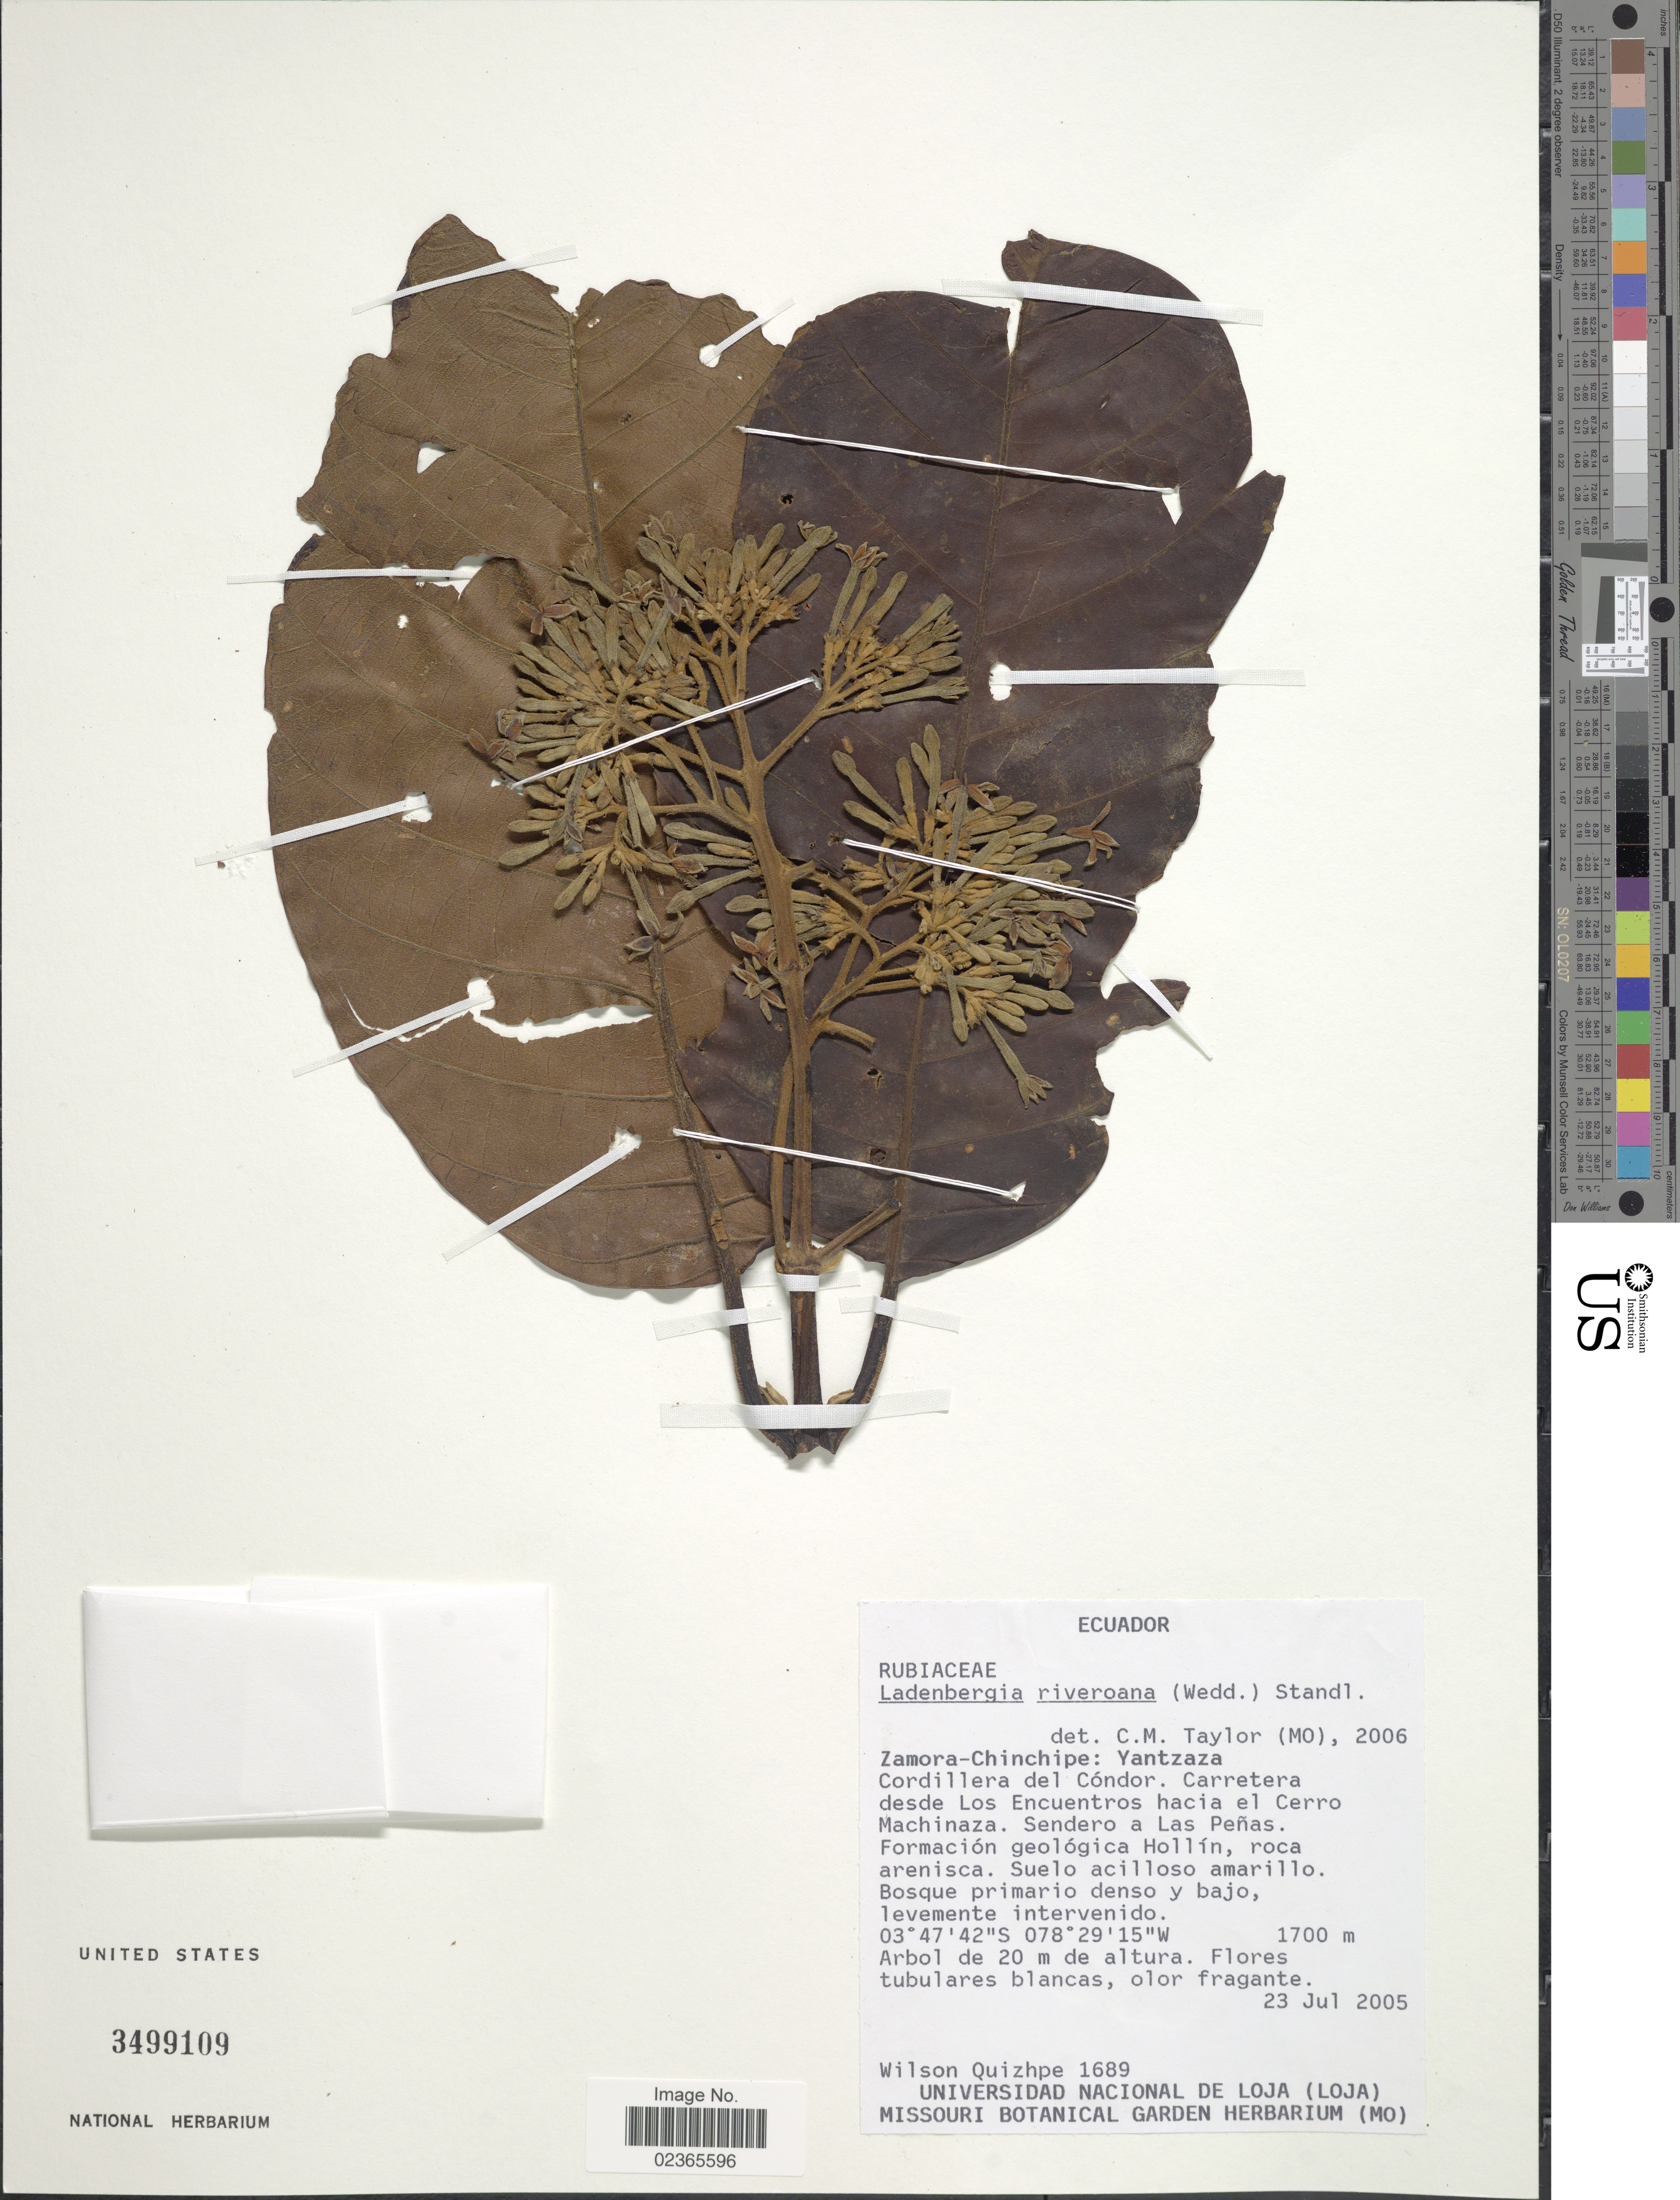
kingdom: Plantae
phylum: Tracheophyta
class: Magnoliopsida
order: Gentianales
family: Rubiaceae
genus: Ladenbergia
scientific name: Ladenbergia riveroana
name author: (Wedd.) Standl.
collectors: W. Quizhpe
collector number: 1689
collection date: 2005-07-23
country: Ecuador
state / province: Zamora-Chinchipe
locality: Yantzaza Cordillera del Condor. Carretera desde Los Encuentros hacia el Cerro Machinaza. Sendero a Las Penas.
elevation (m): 1700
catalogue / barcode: US 3499109